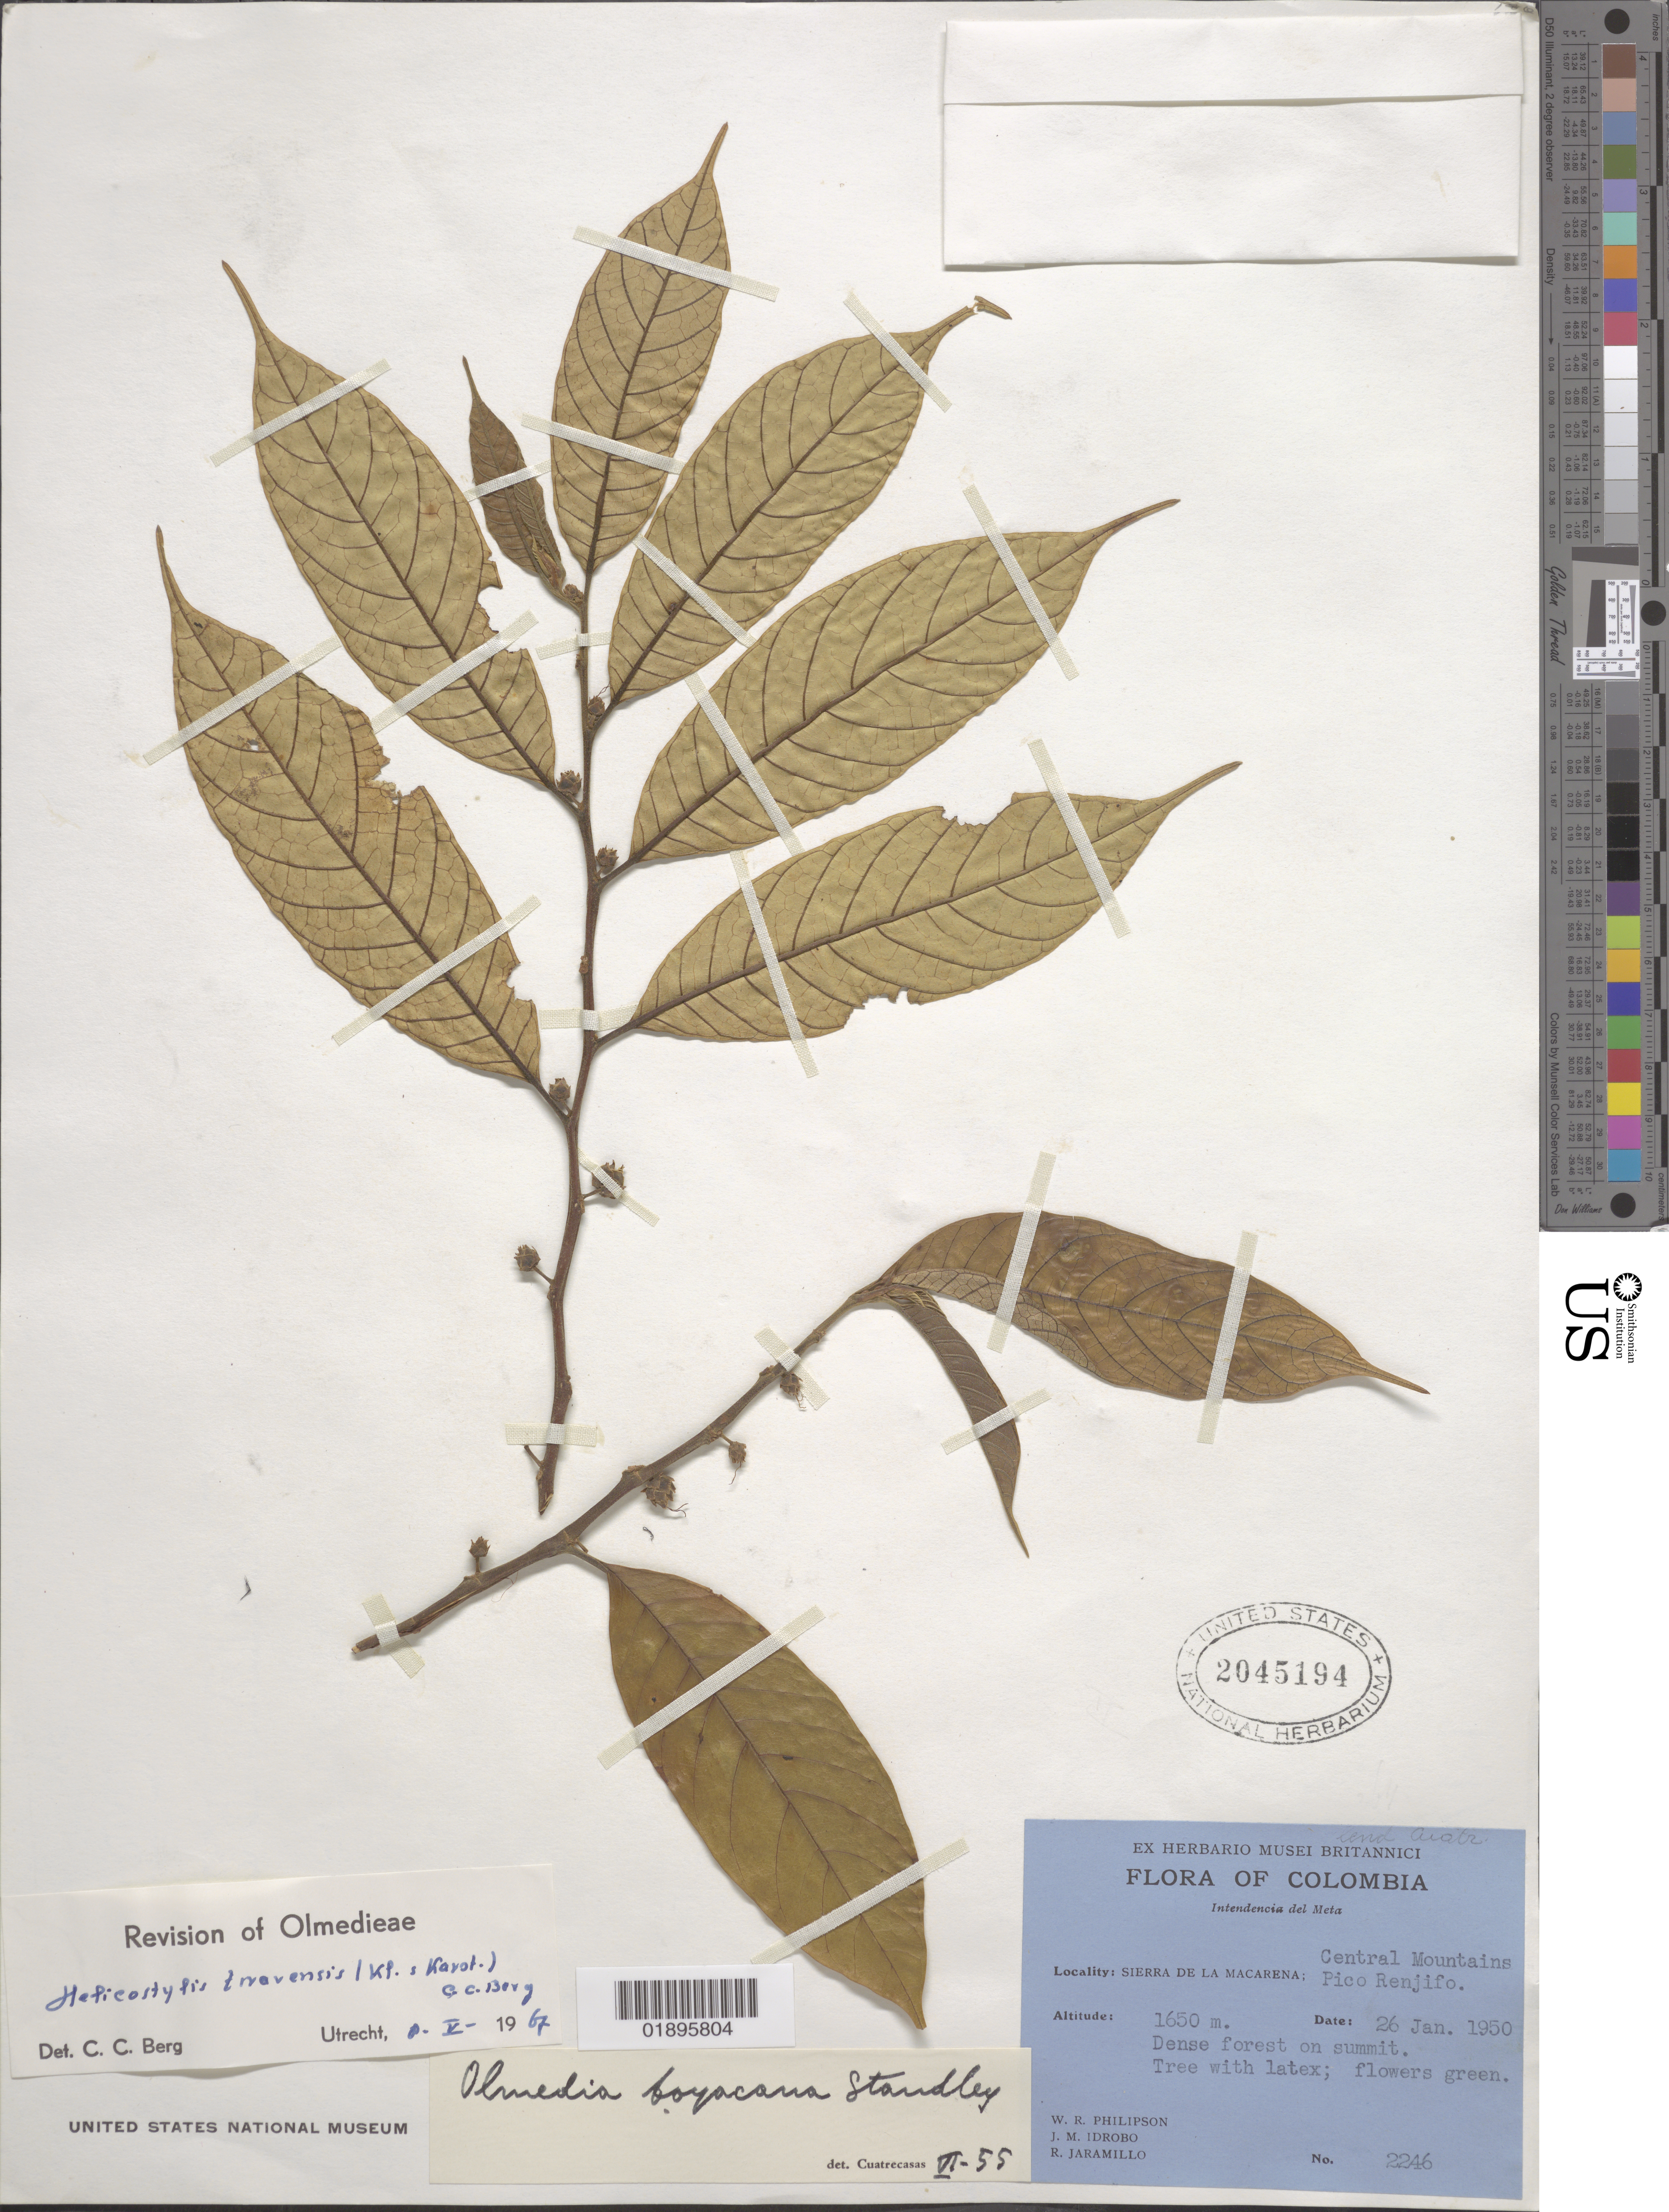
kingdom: Plantae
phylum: Tracheophyta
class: Magnoliopsida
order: Rosales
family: Moraceae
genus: Helicostylis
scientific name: Helicostylis tovarensis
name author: (Klotzsch & H. Karst.) C.C. Berg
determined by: Berg, C. C.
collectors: W. R. Philipson, J. M. Idrobo & R. Jaramillo M.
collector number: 2246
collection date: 1950-01-26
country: Colombia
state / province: Meta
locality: Central mountains, Pico Renjifo, Sierra de la Macarena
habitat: Dense forest on summit.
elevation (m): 1650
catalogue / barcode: US 2045194